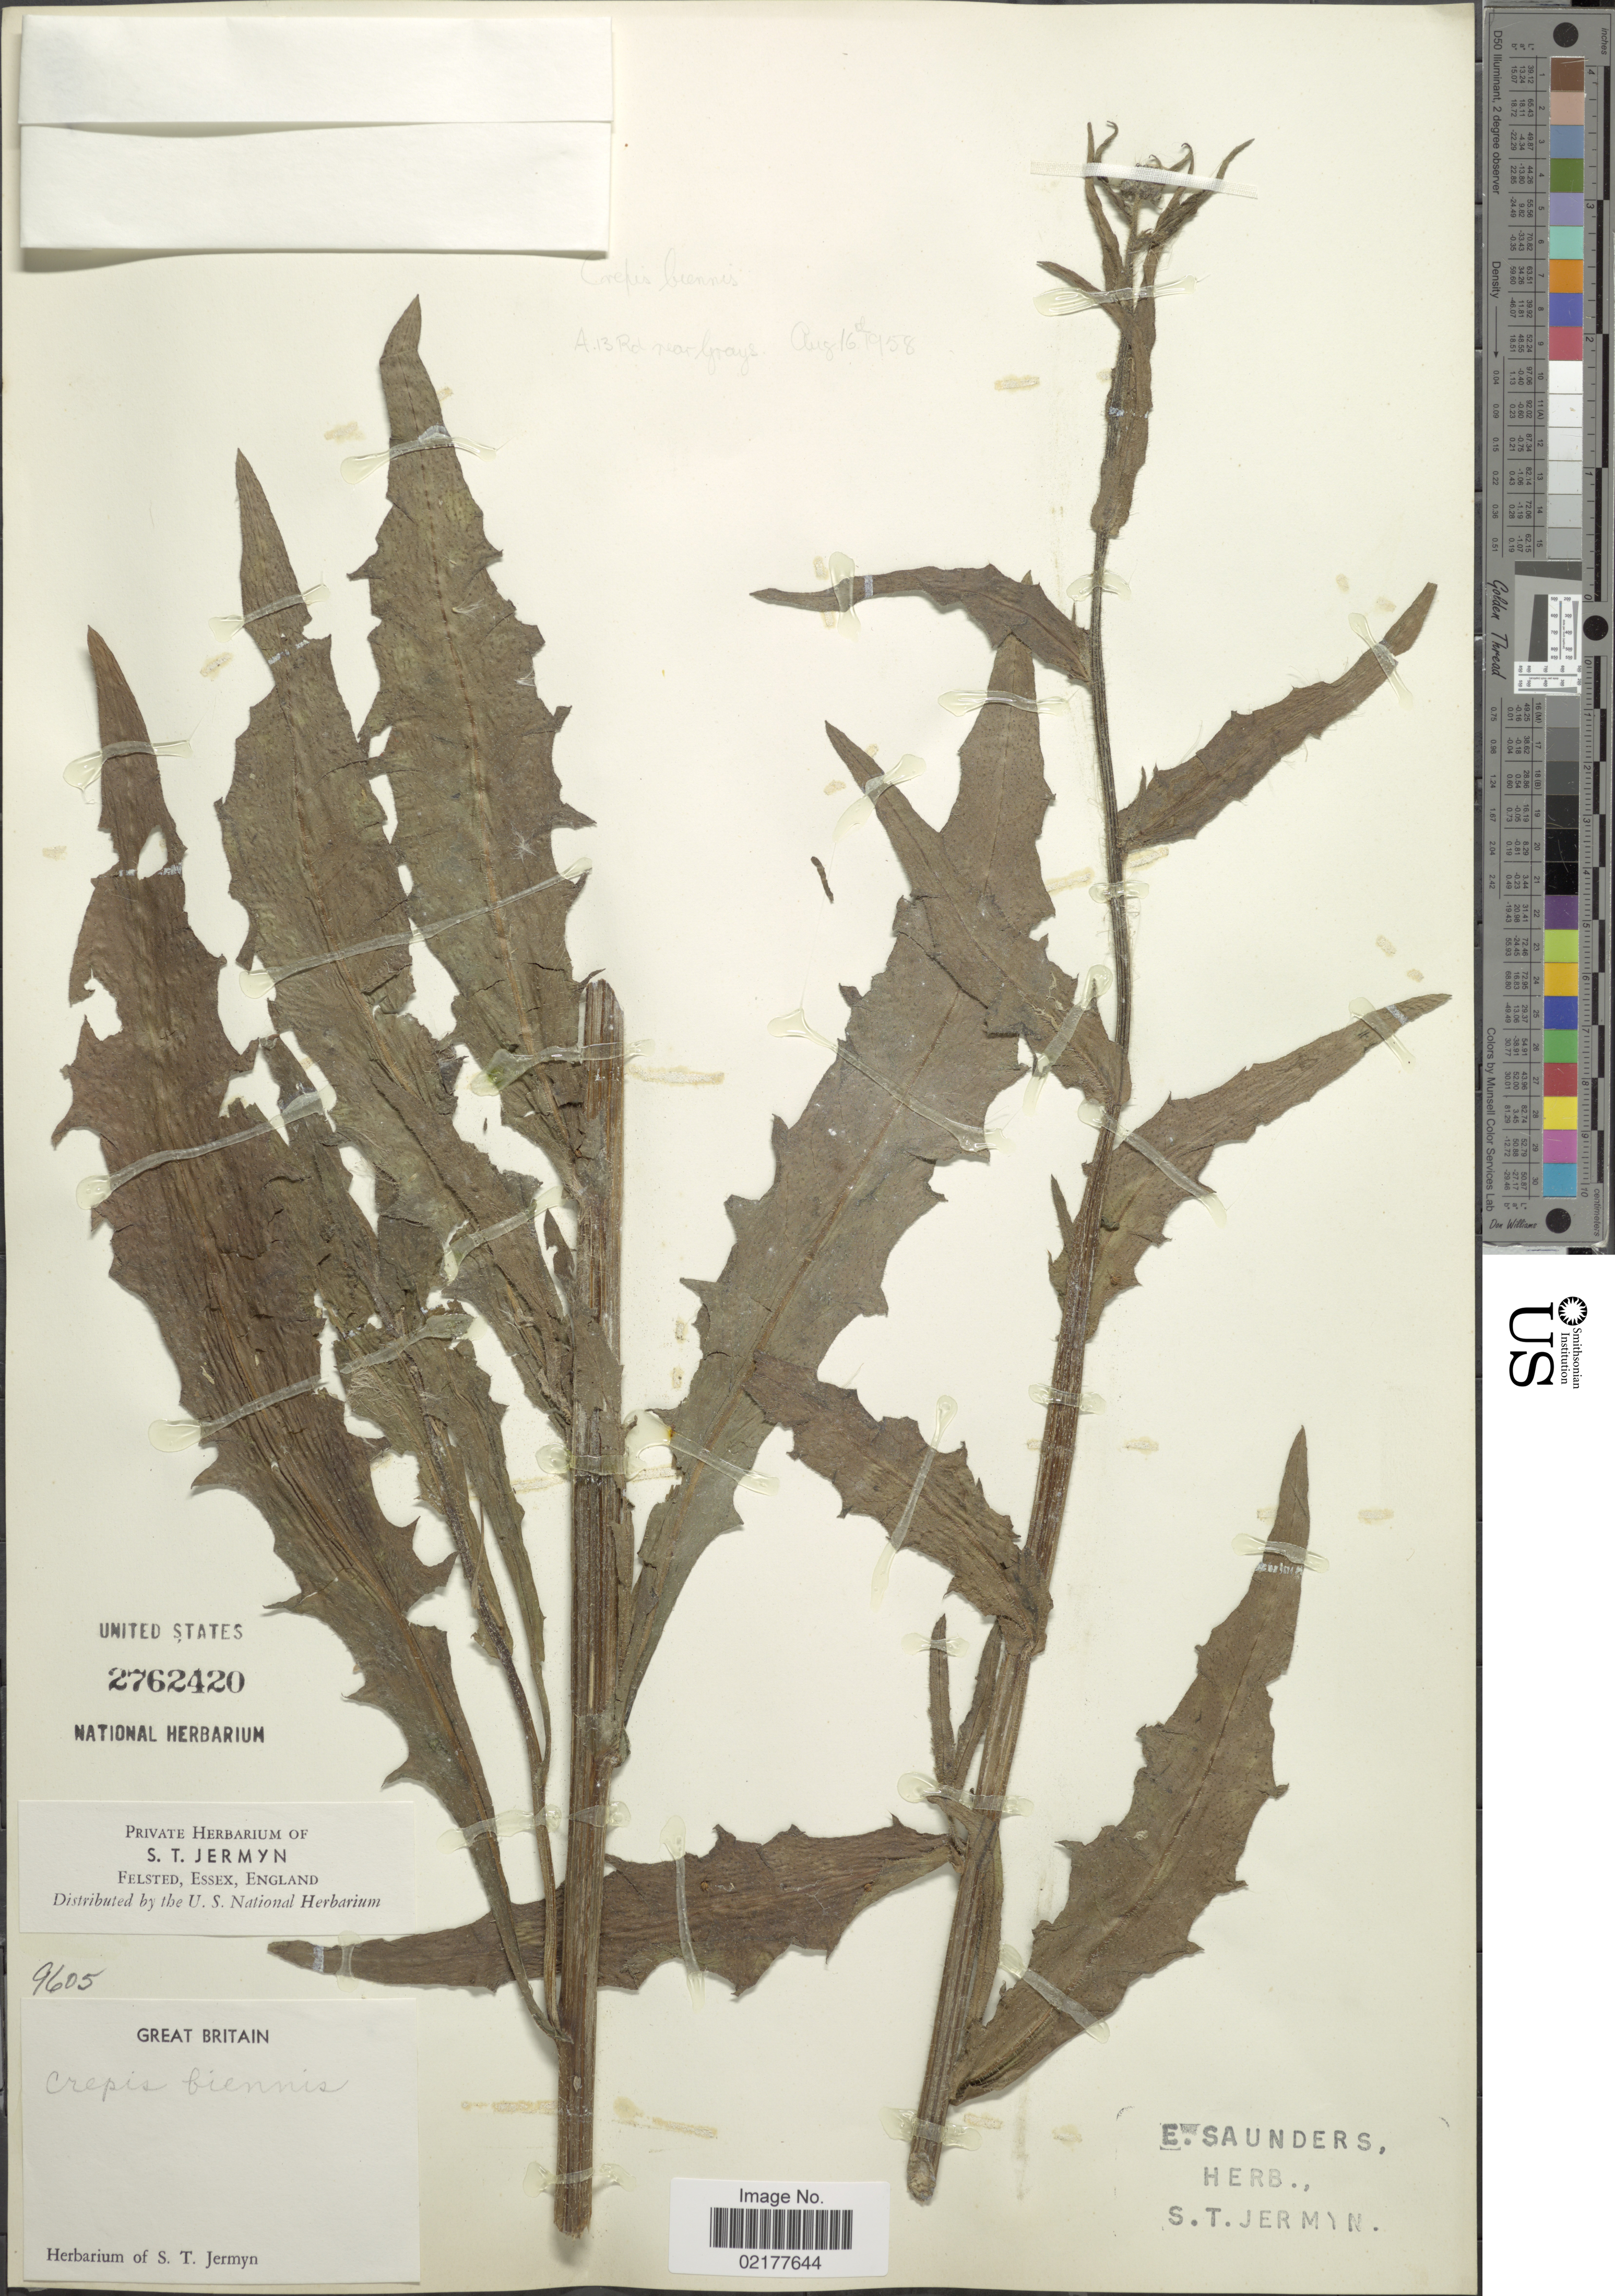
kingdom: Plantae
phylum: Tracheophyta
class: Magnoliopsida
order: Asterales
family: Asteraceae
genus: Crepis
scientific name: Crepis biennis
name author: L.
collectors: E. Saunders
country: United Kingdom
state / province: England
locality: Great Britain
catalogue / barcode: US 2762420